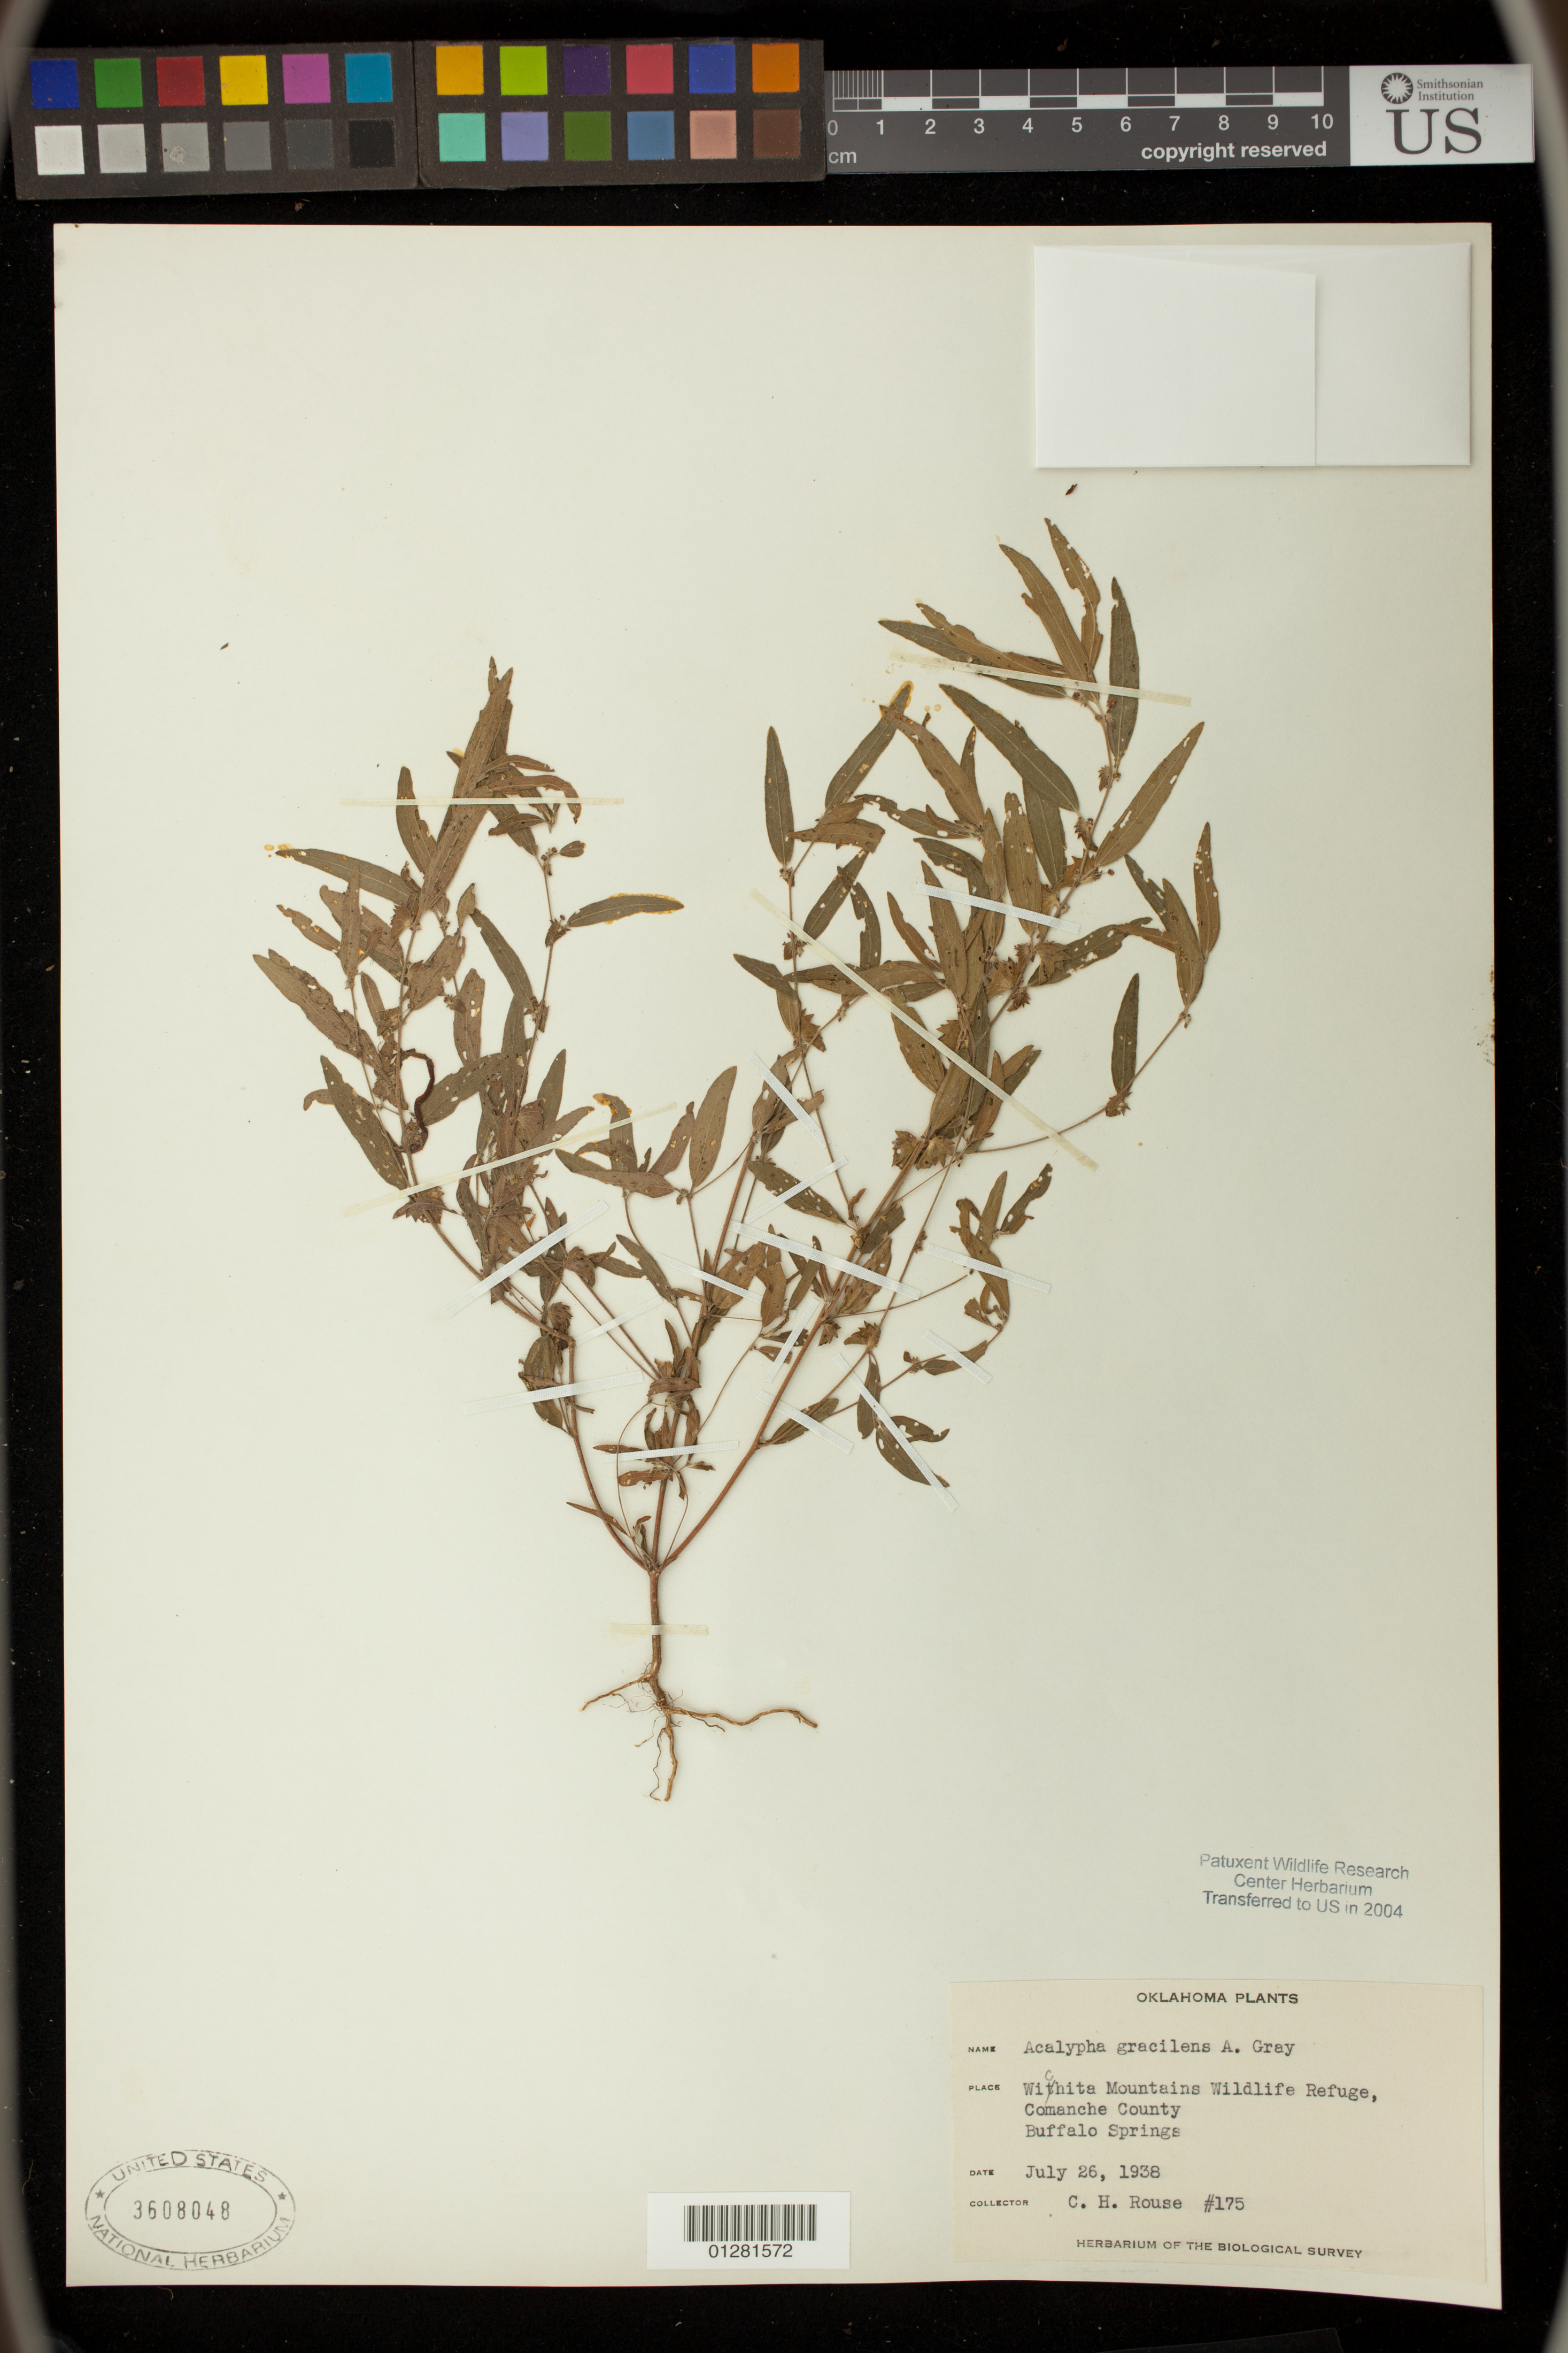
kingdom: Plantae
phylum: Tracheophyta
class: Magnoliopsida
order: Malpighiales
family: Euphorbiaceae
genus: Acalypha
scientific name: Acalypha gracilens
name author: A. Gray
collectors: C. Rouse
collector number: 175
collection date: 1938-07-26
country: United States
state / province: Oklahoma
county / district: Comanche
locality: Wichita Mountains Wildlife Refuge, Buffalo Springs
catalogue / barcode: US 3608048